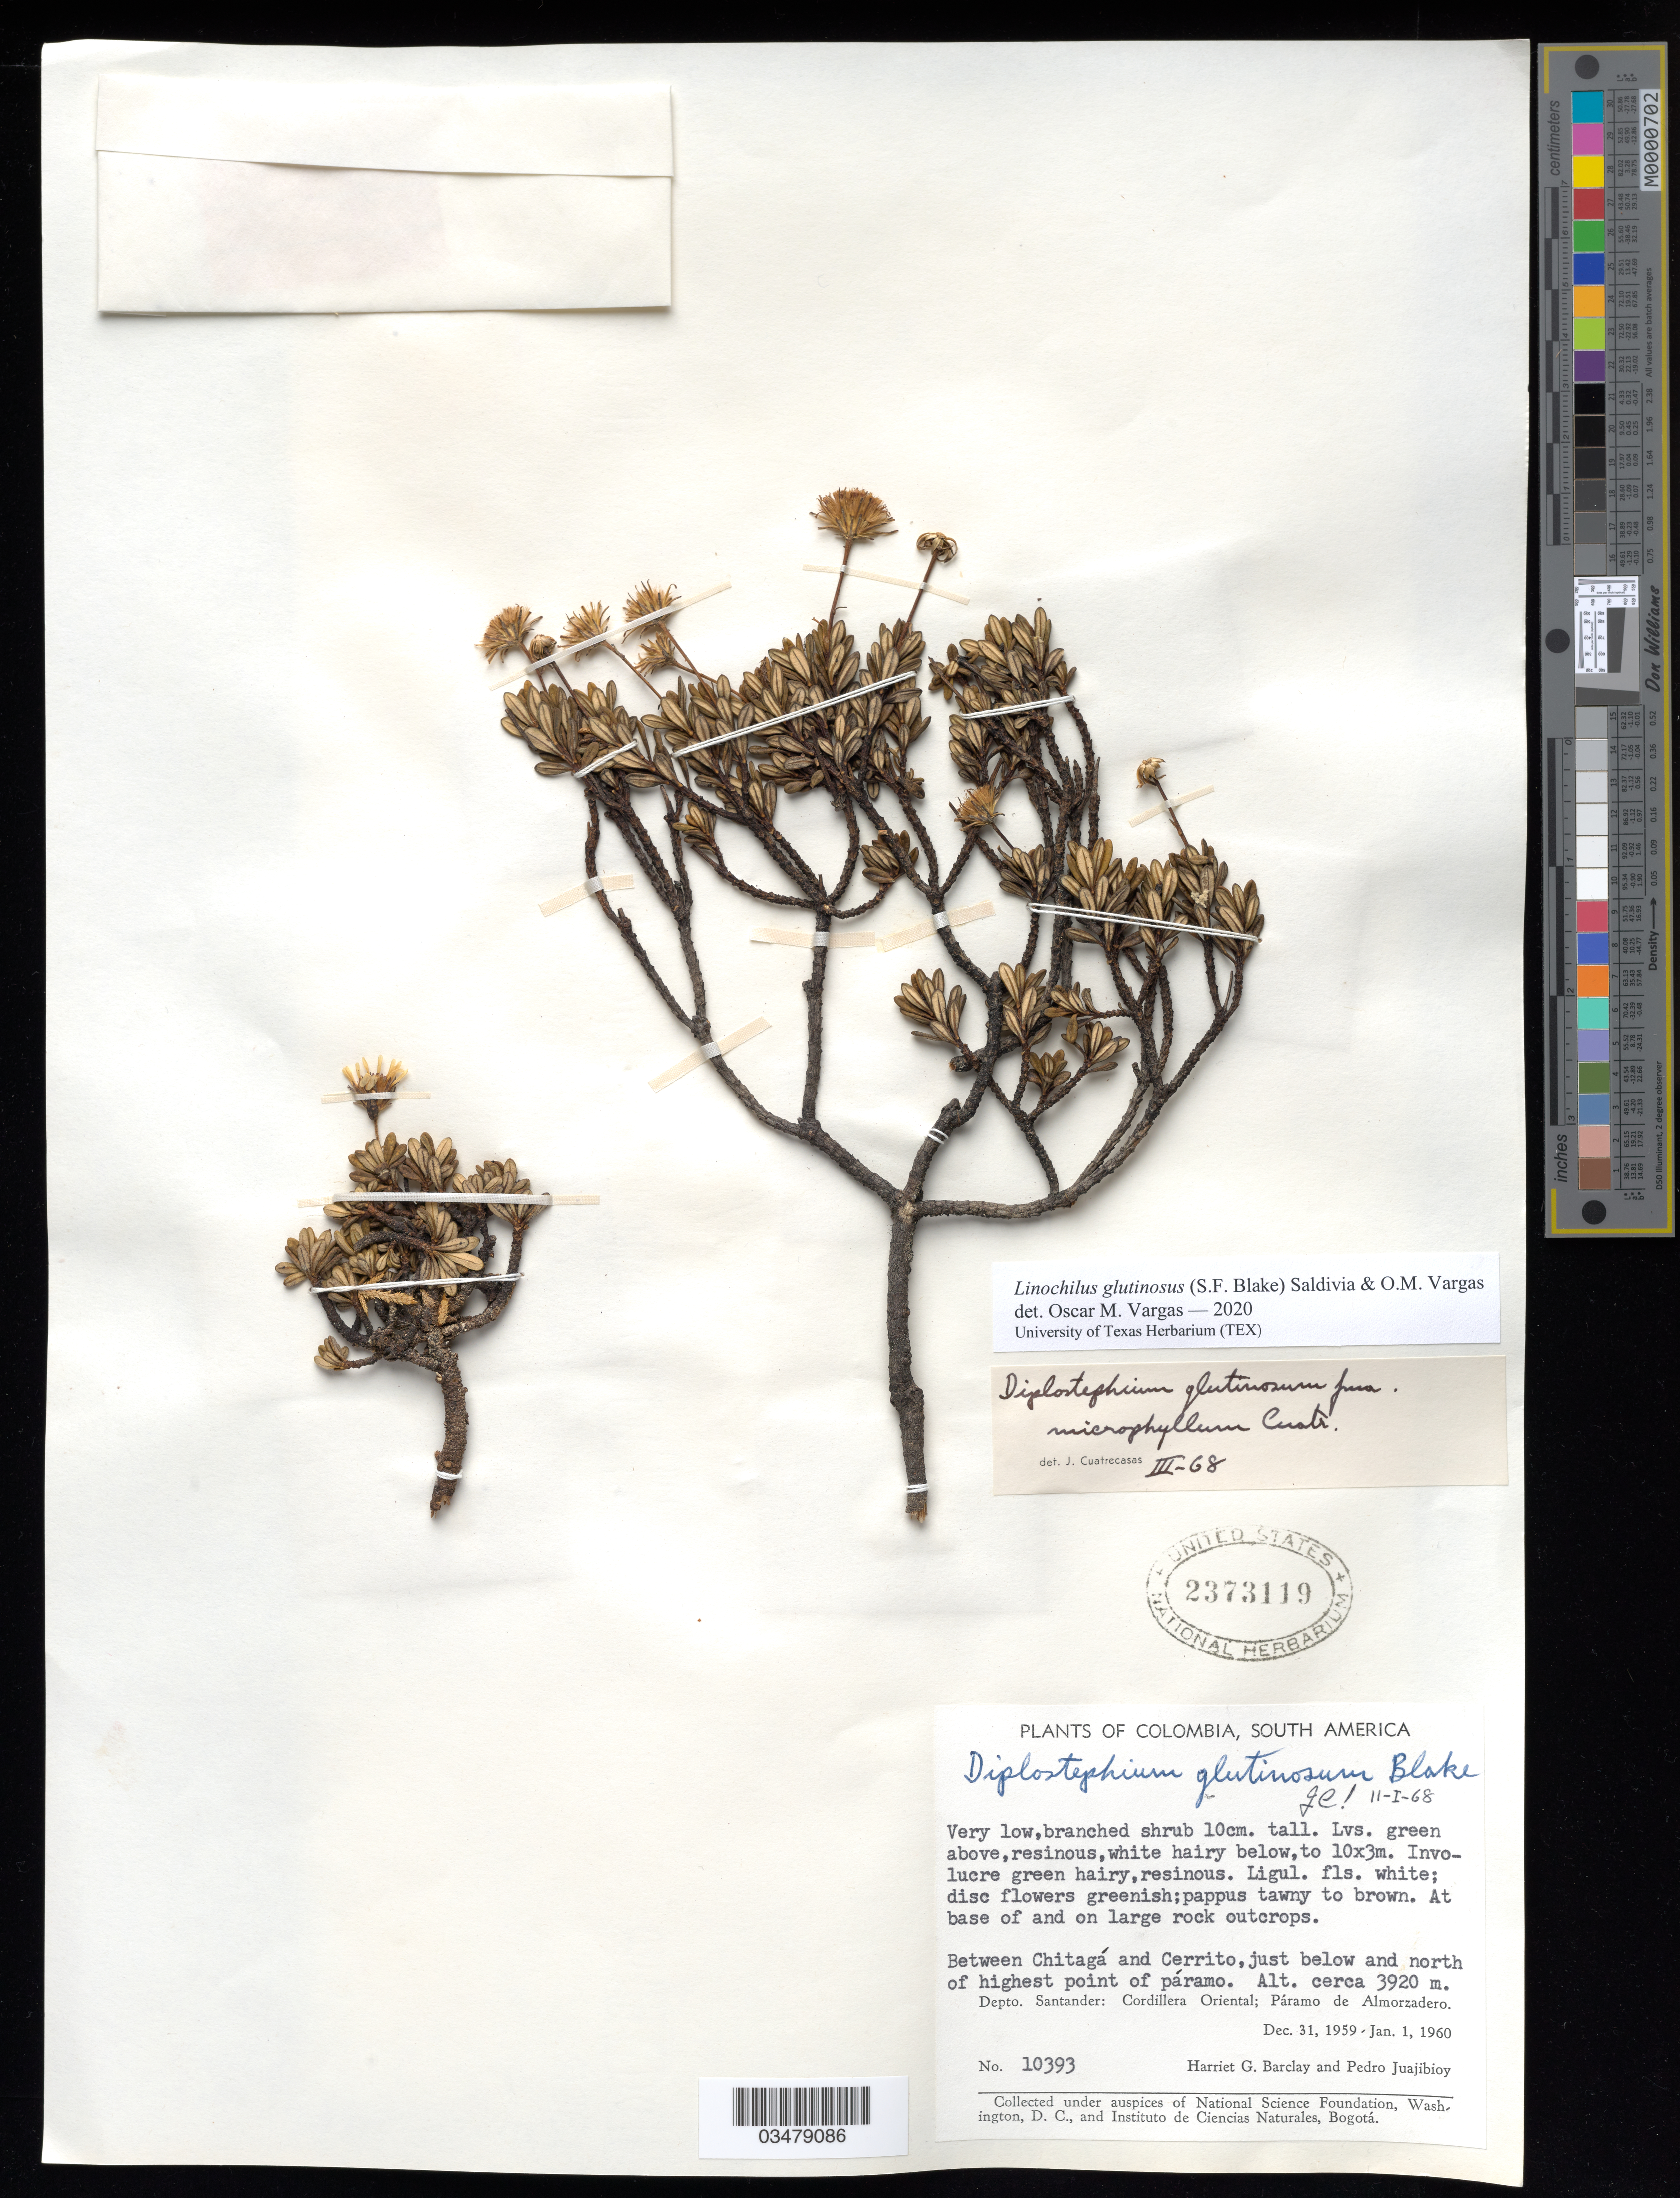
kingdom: Plantae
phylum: Tracheophyta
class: Magnoliopsida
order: Asterales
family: Asteraceae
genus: Linochilus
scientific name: Linochilus glutinosus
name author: (S.F. Blake) Saldivia & O.M. Vargas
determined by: Vargas, Oscar M.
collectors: H. G. Barclay & P. Juajibioy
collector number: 10393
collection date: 1959-12-31/1960-01-01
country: Colombia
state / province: Santander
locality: Open páramo on rocky slopes near highest point of páramo. Between Chitagá and Cerrito. Depto. Santander: Cordillera Oriental; Páramo de Almorzadero.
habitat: At base of and on large rock outcrops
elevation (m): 3920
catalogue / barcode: US 2373119